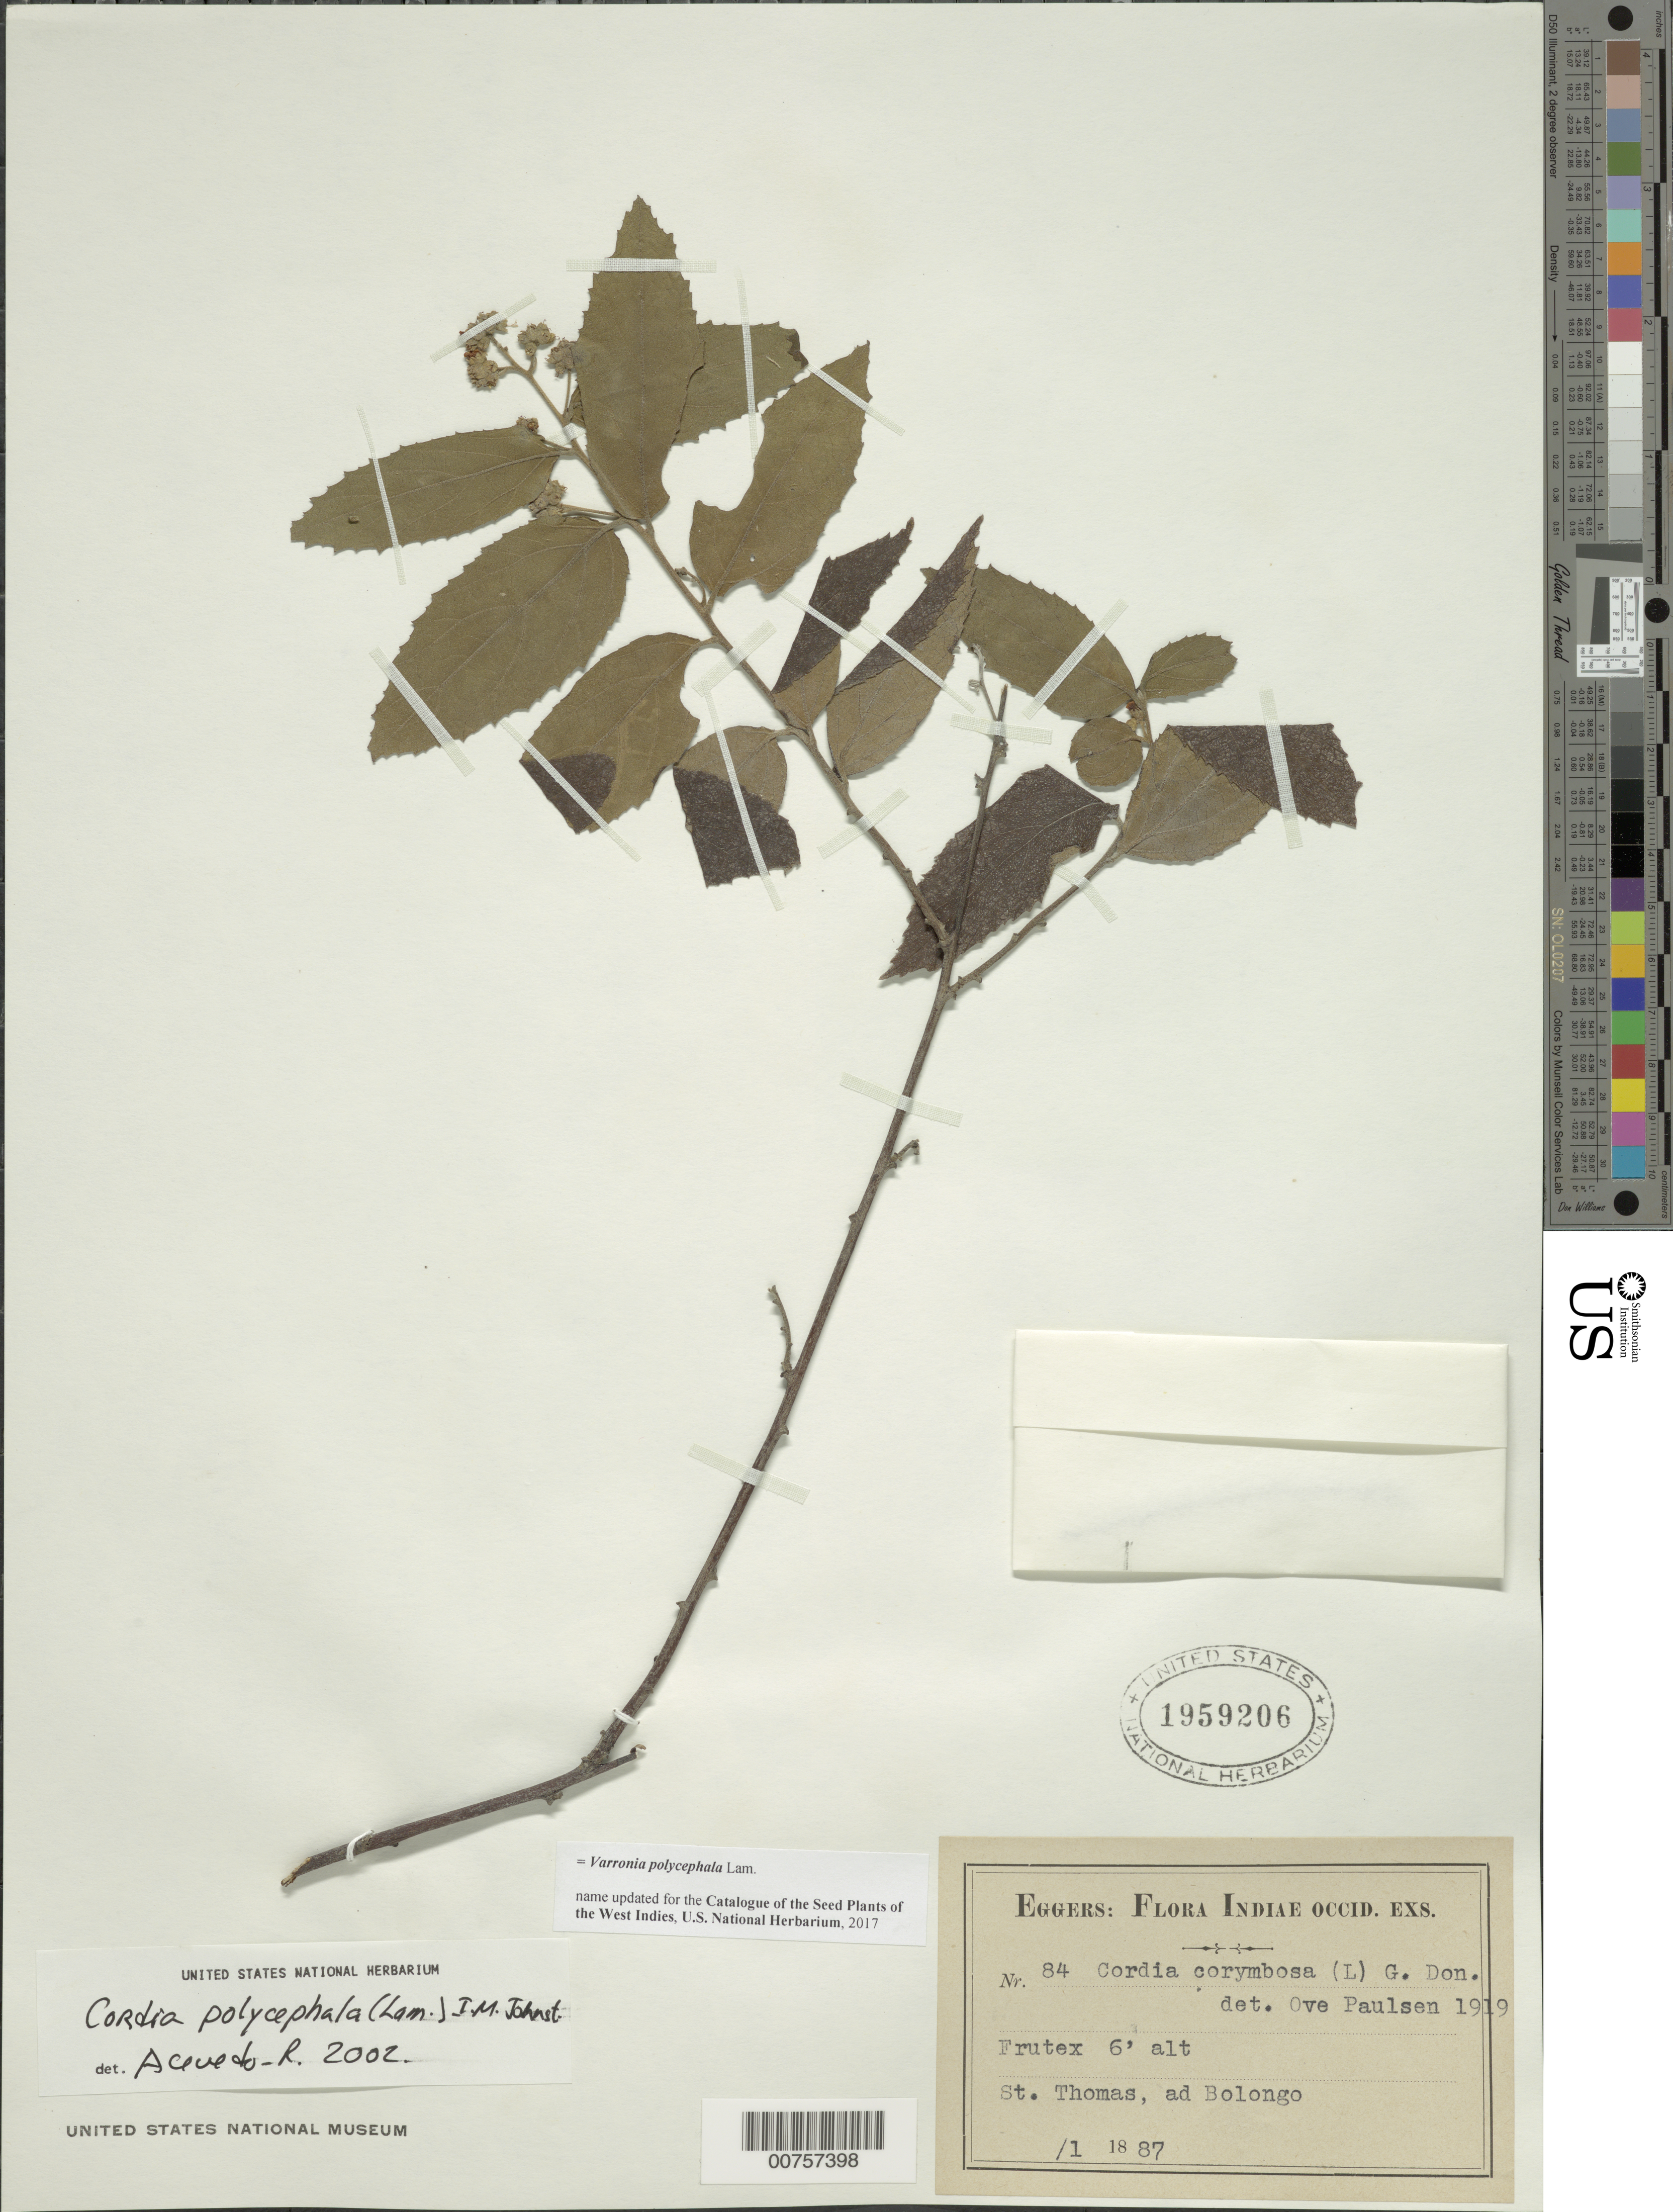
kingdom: Plantae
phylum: Tracheophyta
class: Magnoliopsida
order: Boraginales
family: Cordiaceae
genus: Varronia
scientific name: Varronia polycephala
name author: Lam.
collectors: H. F. A. von Eggers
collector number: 84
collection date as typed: Jan 1887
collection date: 1887-01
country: U.S. Virgin Islands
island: St. Thomas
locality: Ad Bolongo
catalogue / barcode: US 1959206